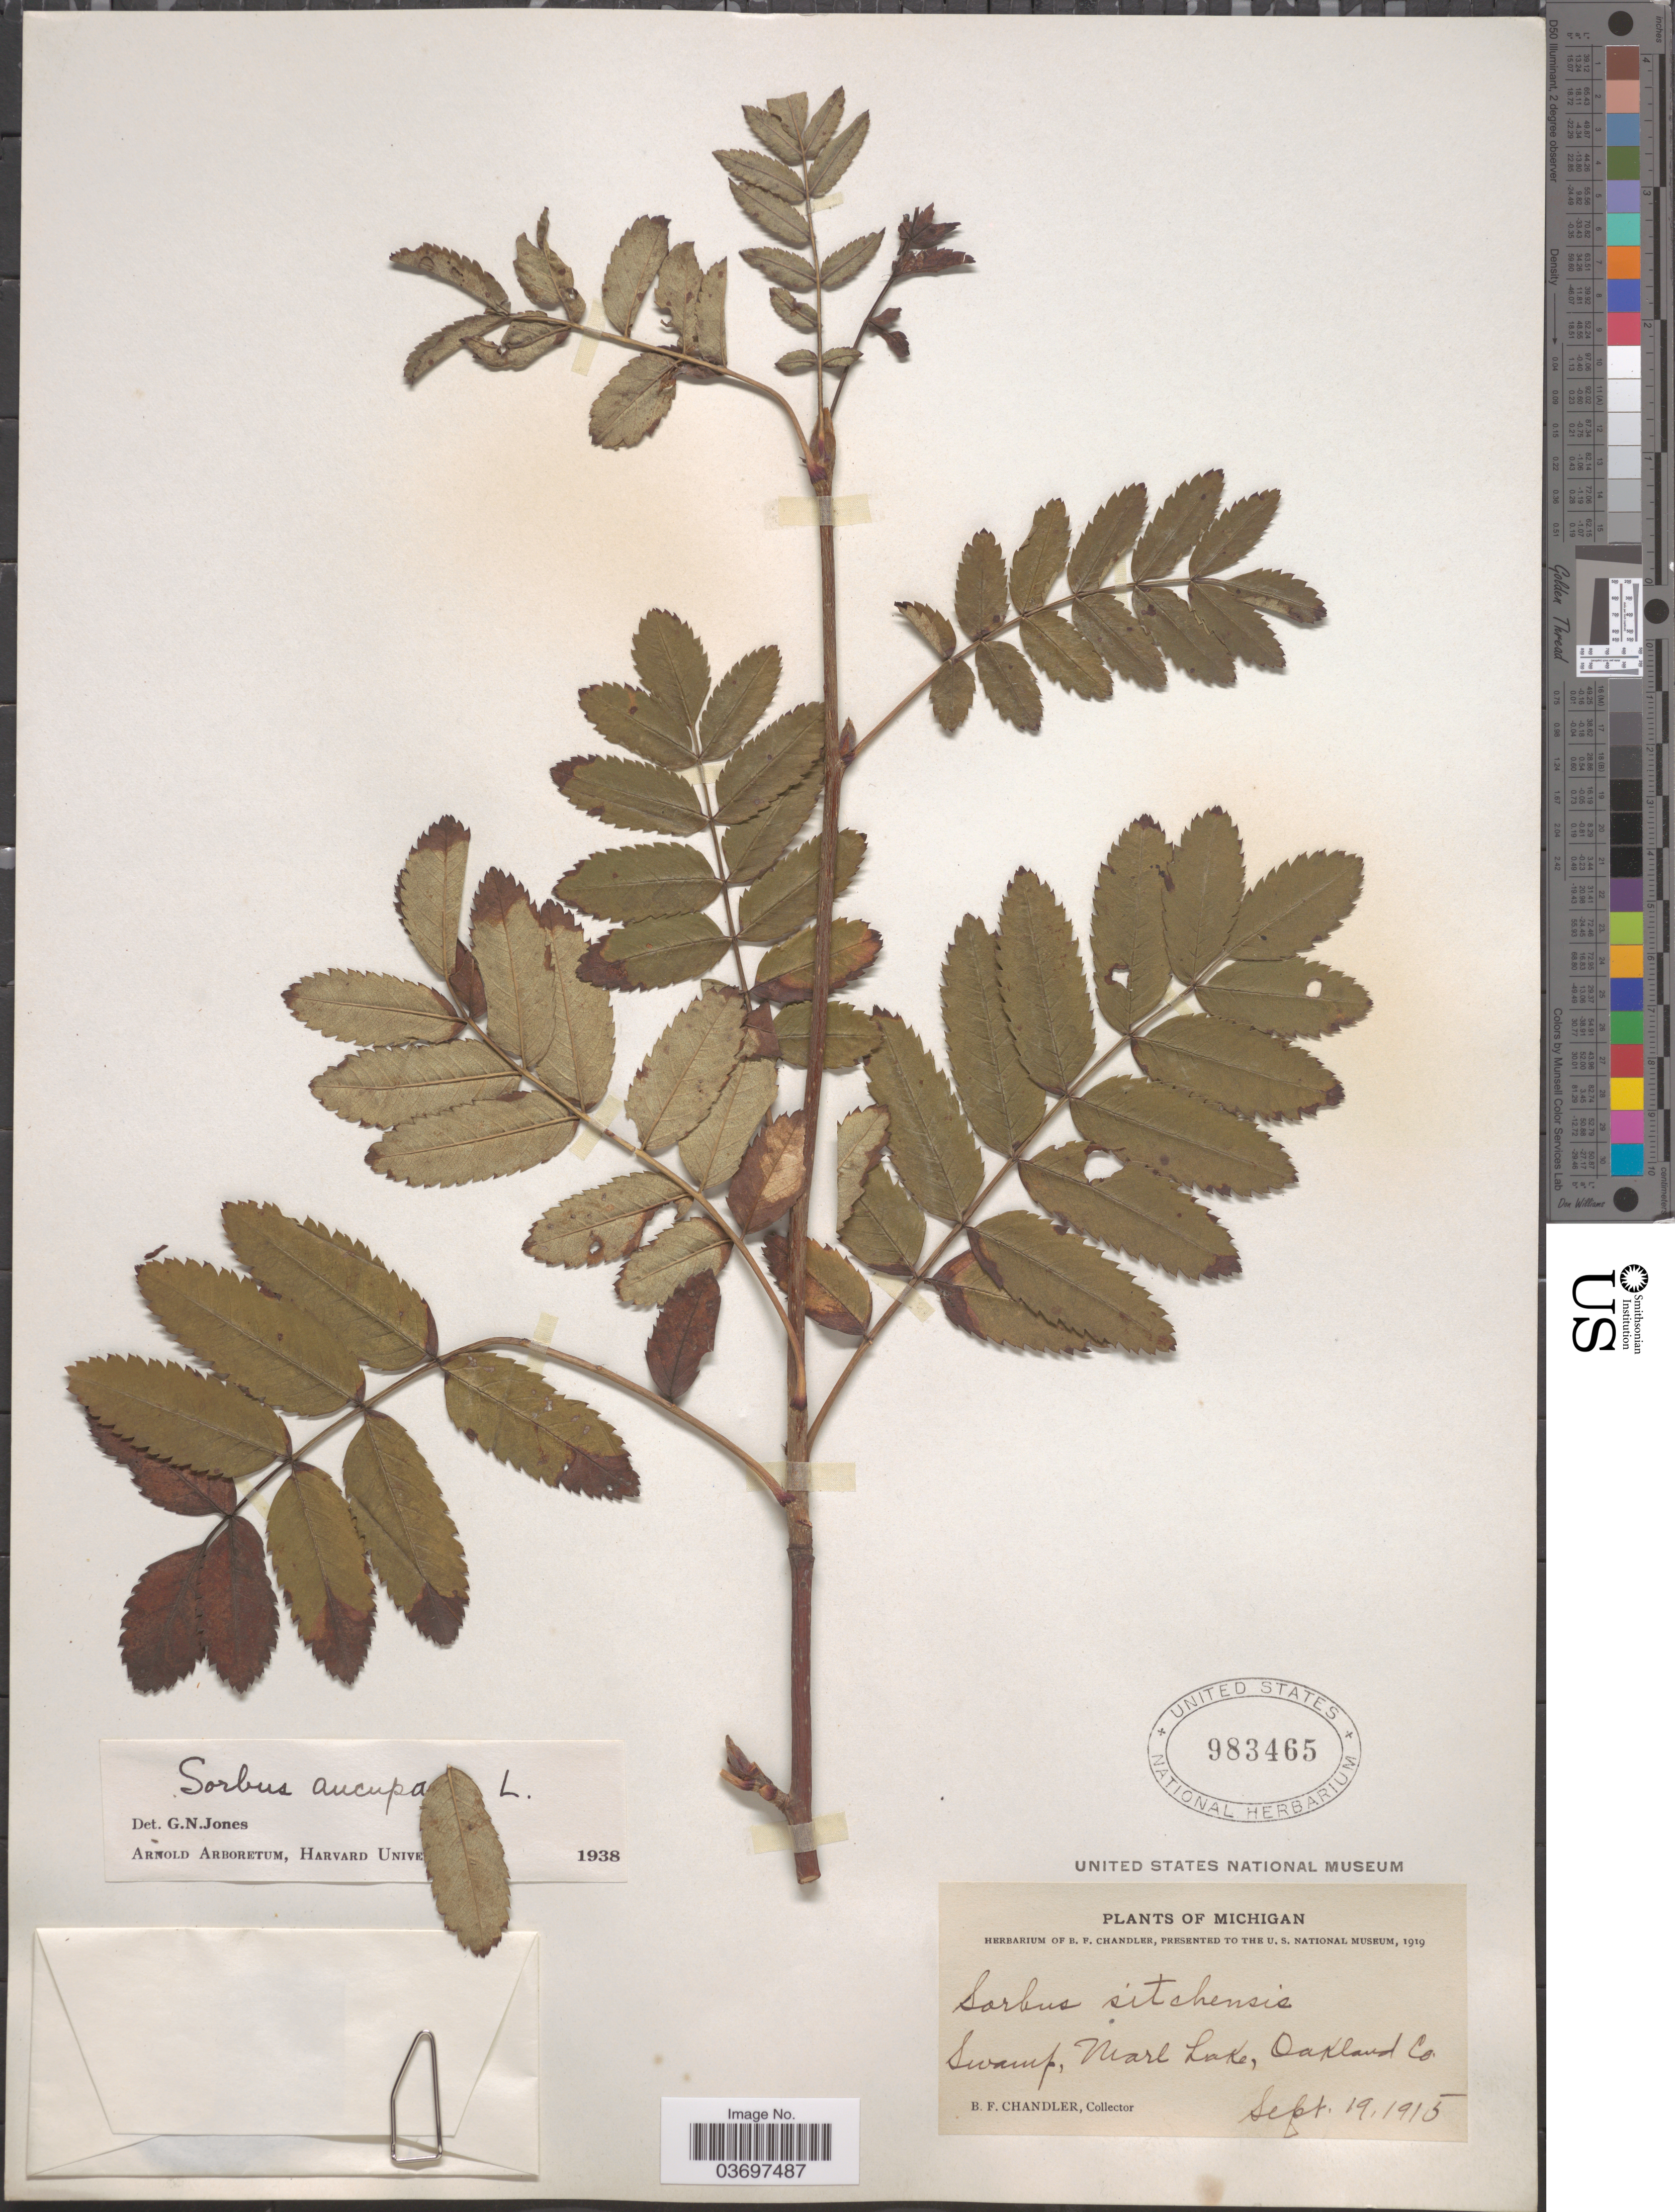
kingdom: Plantae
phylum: Tracheophyta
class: Magnoliopsida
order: Rosales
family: Rosaceae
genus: Sorbus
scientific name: Sorbus aucuparia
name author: L.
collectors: B. F. Chandler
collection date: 1915-09-19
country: United States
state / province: Michigan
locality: Swamp, Marl Lake, Oakland Co.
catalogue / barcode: US 983465